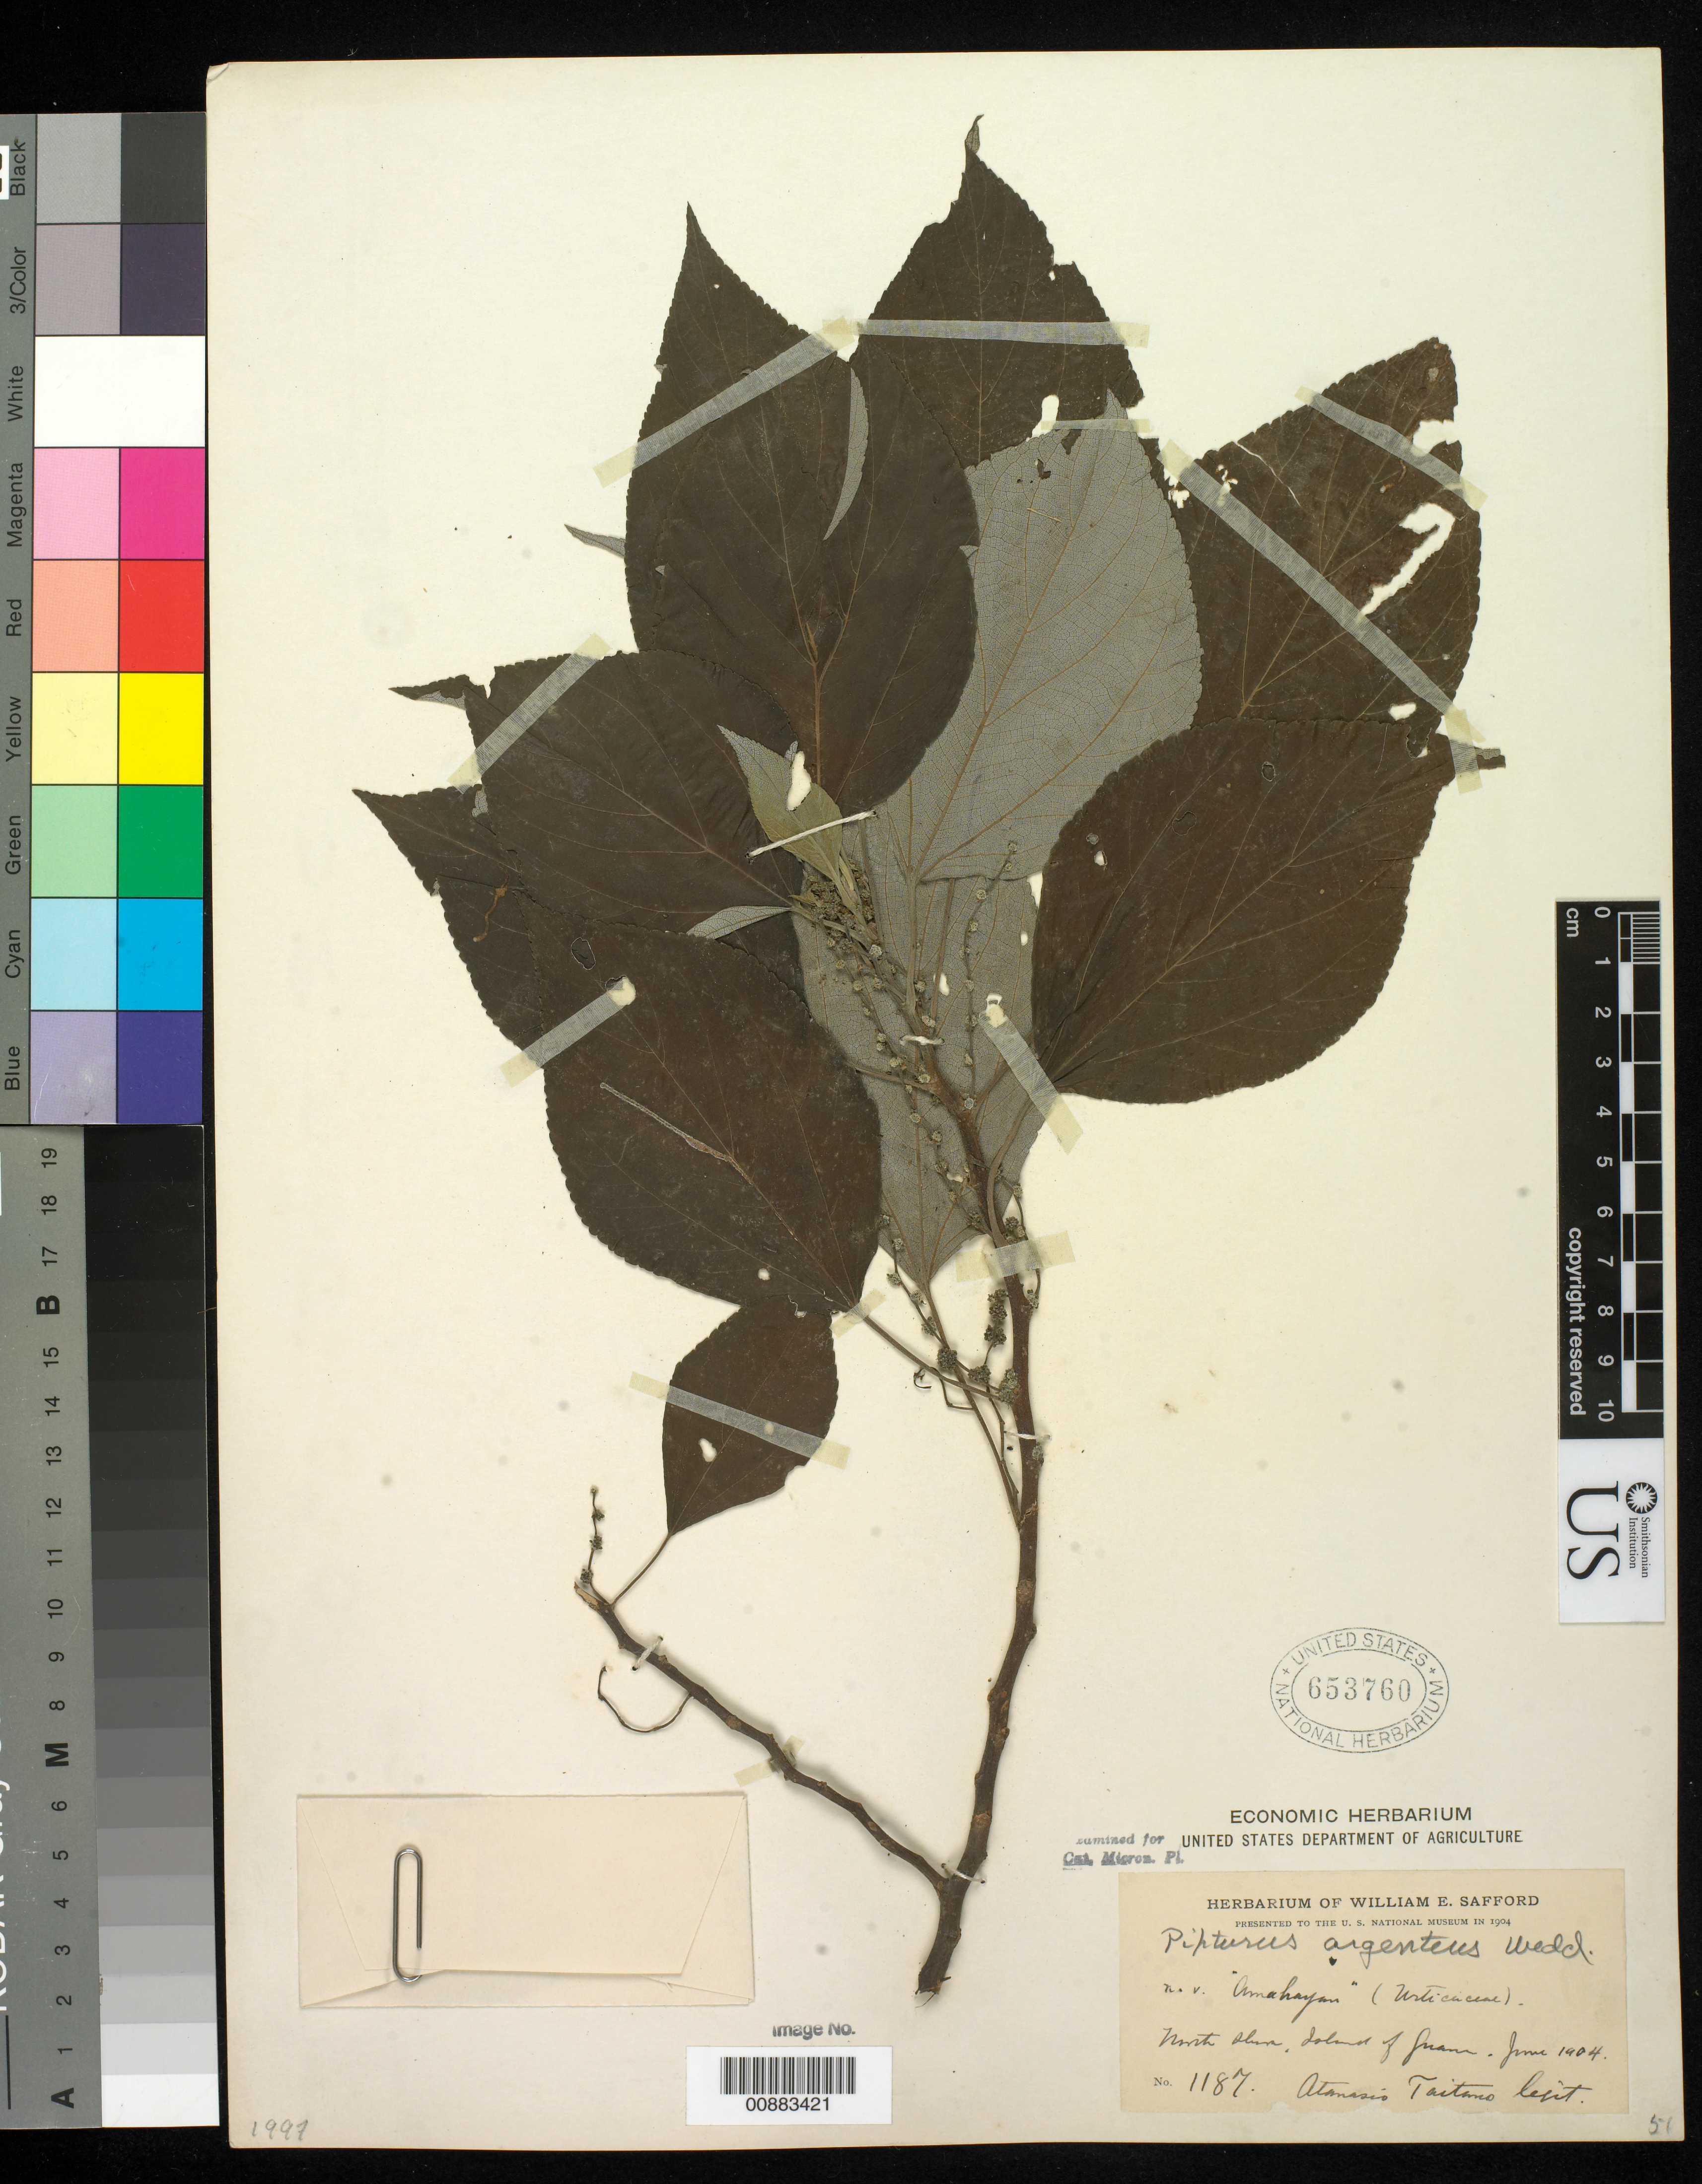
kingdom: Plantae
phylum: Tracheophyta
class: Magnoliopsida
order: Rosales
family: Urticaceae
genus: Pipturus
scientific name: Pipturus argenteus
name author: (G. Forst.) Wedd.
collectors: A. T. Leint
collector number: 1187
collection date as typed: Jun 1904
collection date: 1904-06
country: Guam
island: Guam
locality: North Shore, Island of Guam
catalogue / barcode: US 653760